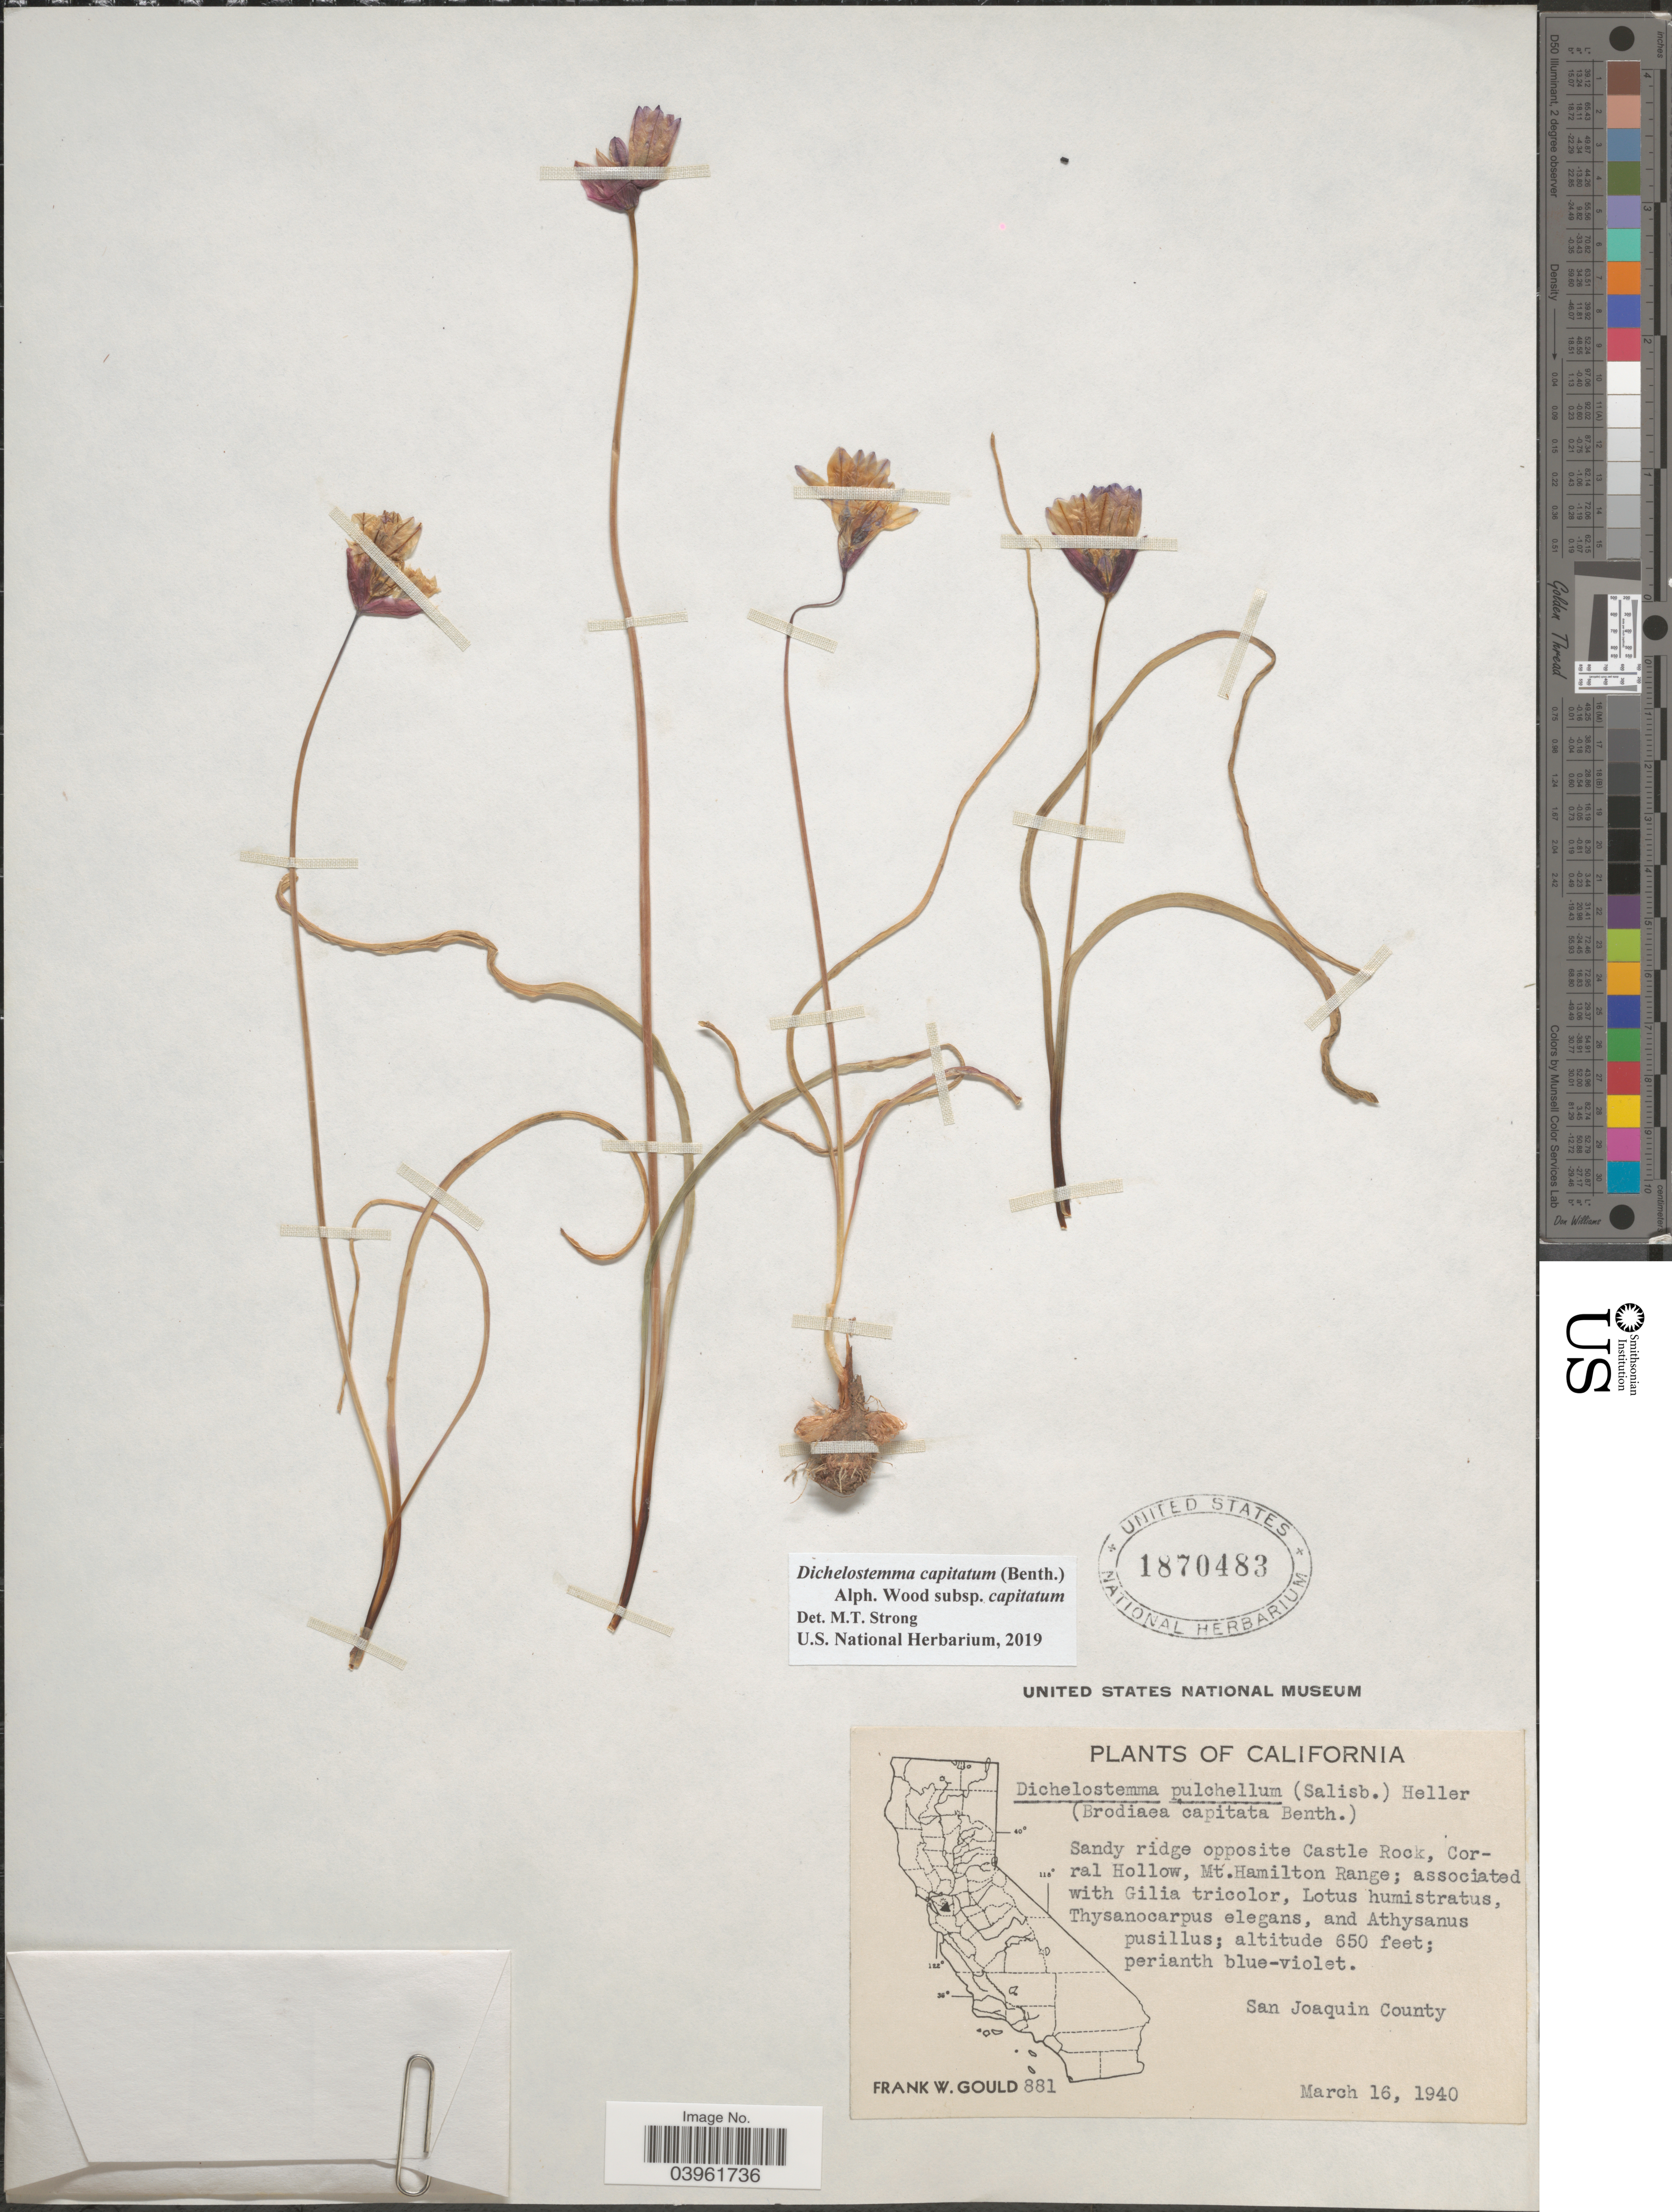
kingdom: Plantae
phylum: Tracheophyta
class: Liliopsida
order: Asparagales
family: Asparagaceae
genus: Dichelostemma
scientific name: Dichelostemma capitatum subsp. capitatum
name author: (Benth.) Alph. Wood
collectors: F. W. Gould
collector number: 881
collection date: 1940-03-16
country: United States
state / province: California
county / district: San Joaquin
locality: Sandy ridge opposite Castle Rock, Coral Hollow, Mt. Hamilton Range; San Joaquin County.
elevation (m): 198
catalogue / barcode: US 1870483